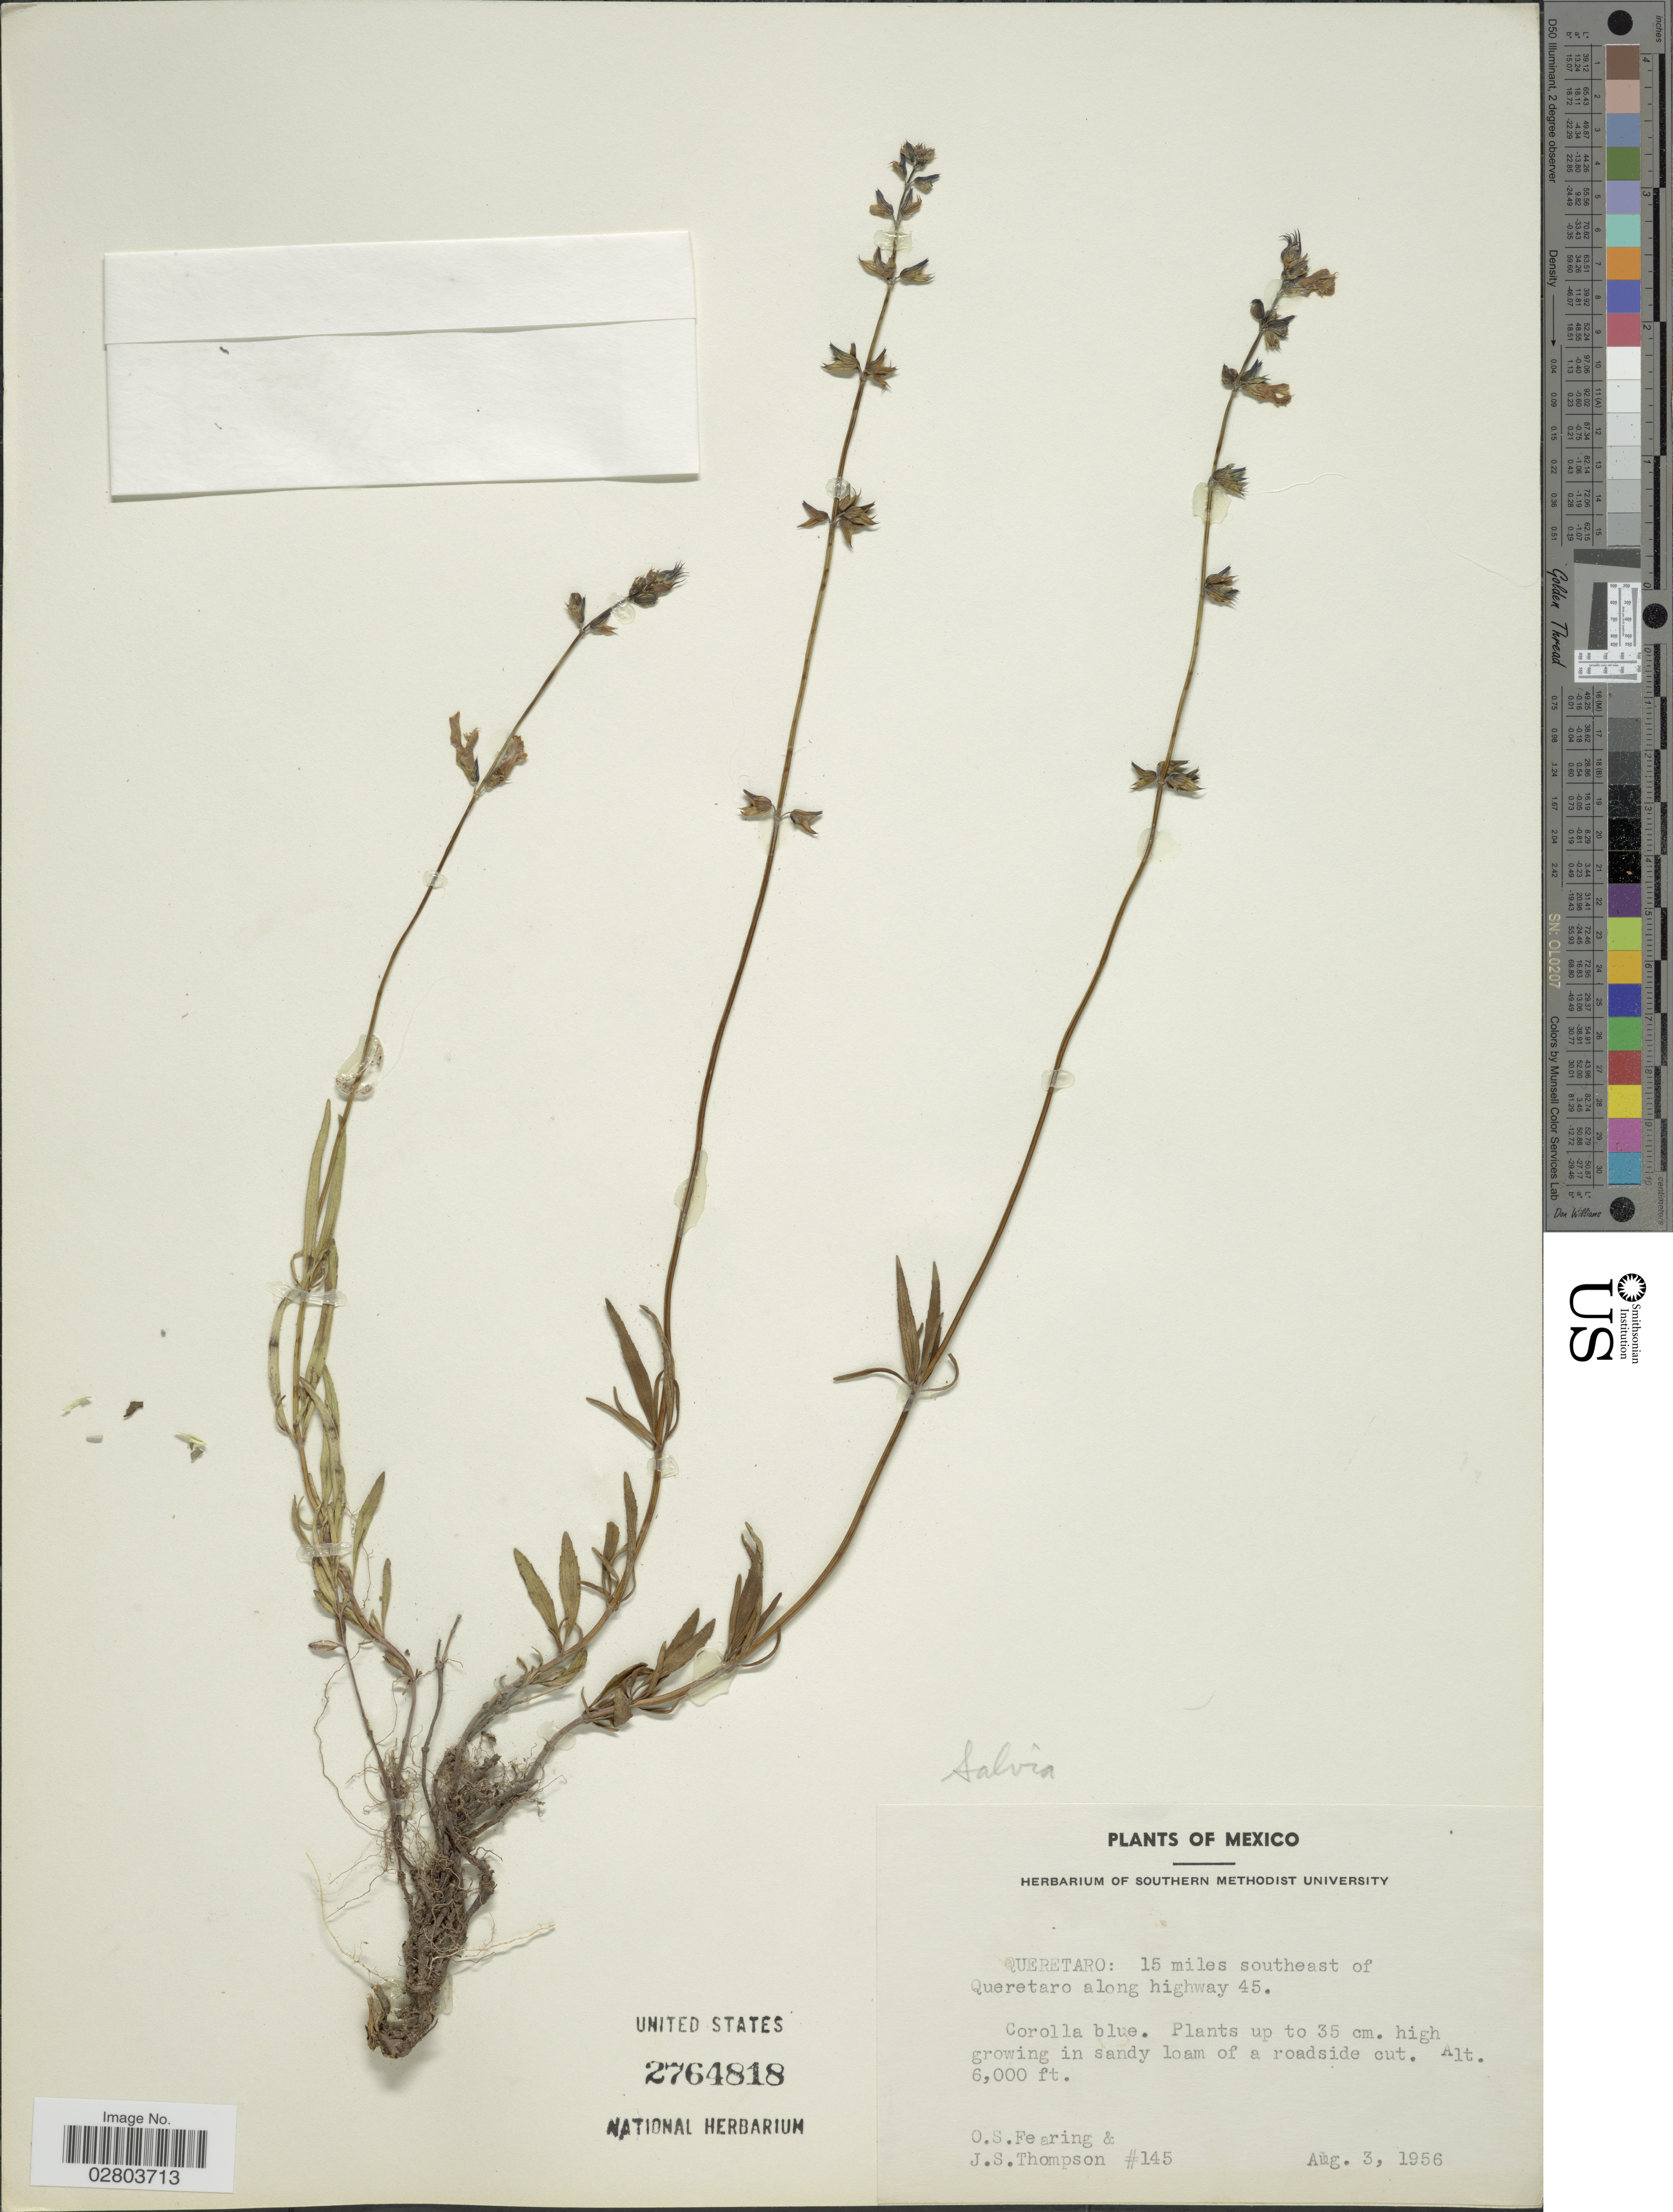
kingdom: Plantae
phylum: Tracheophyta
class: Magnoliopsida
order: Lamiales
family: Lamiaceae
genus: Salvia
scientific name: Salvia sp.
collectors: O. S. Fearing & J. S. Thompson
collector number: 145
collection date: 1956-08-03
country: Mexico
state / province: Querétaro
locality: Queretaro: 15 miles southeast of Queretaro along highway 45.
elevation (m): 1829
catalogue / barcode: US 2764818